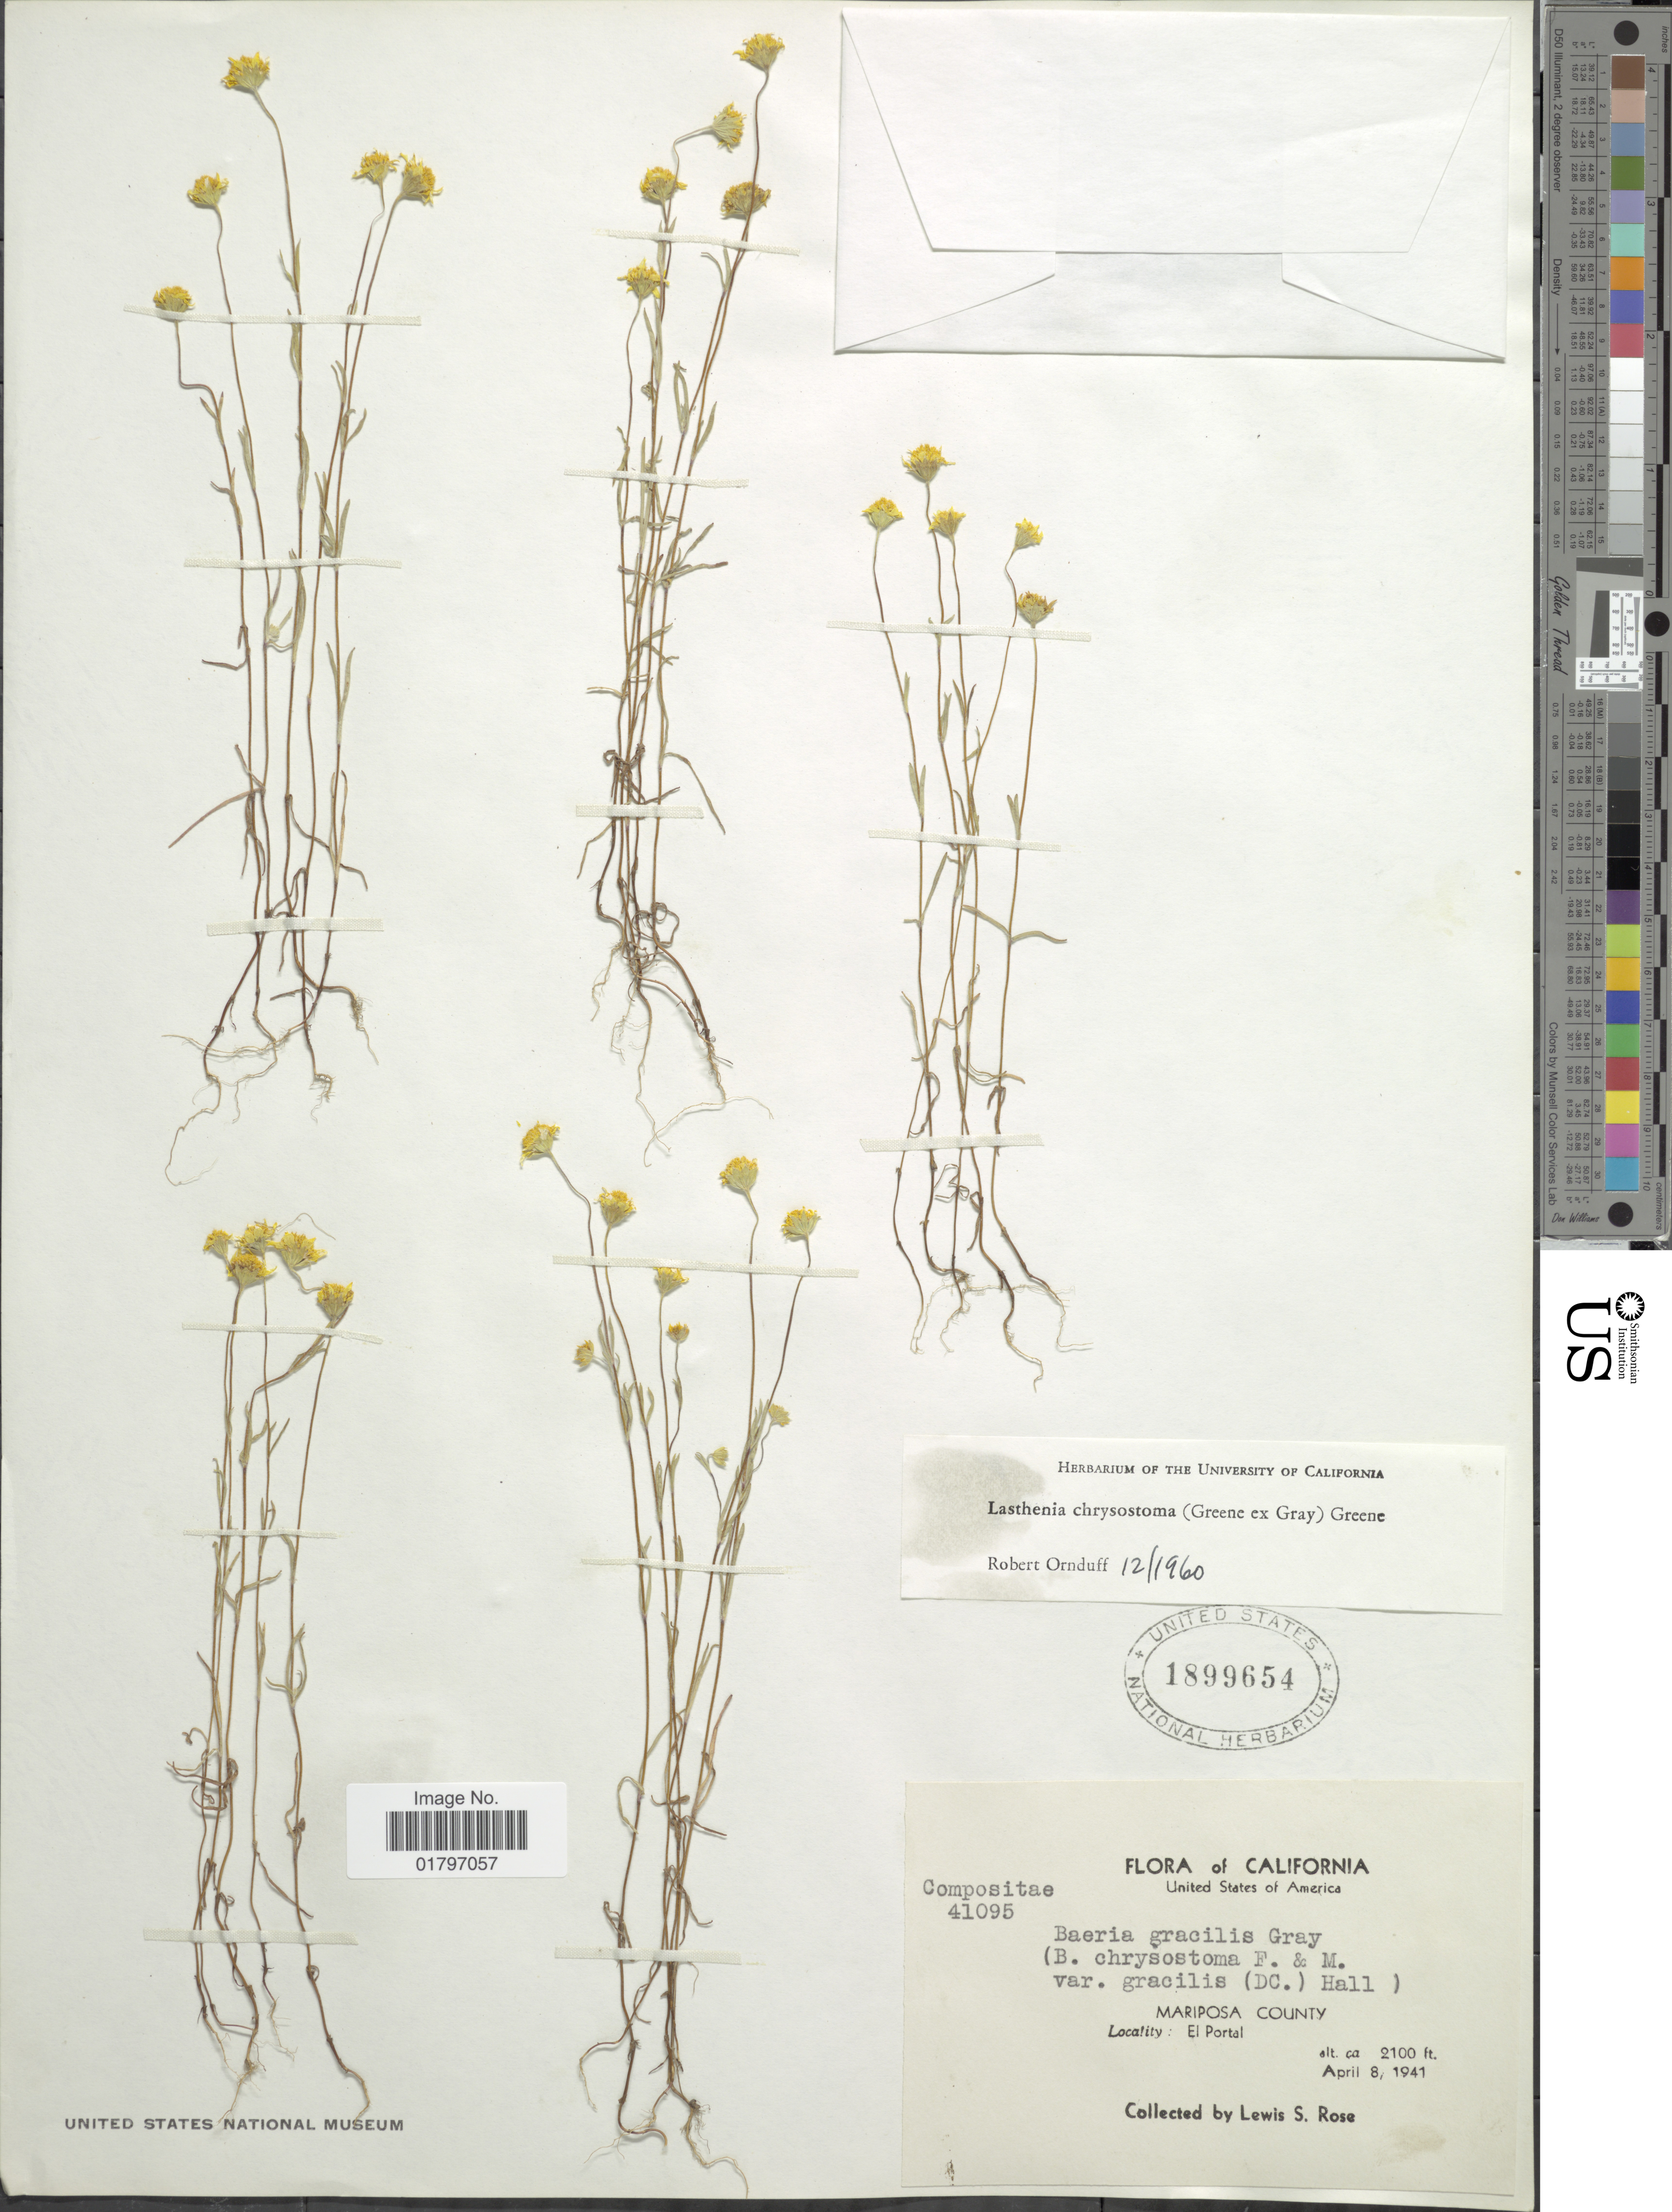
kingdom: Plantae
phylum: Tracheophyta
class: Magnoliopsida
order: Asterales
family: Asteraceae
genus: Lasthenia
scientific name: Lasthenia chrysostoma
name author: (Fisch. & C.A. Mey.) Greene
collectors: L. S. Rose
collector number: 41095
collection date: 1941-04-08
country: United States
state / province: California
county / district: Mariposa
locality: Mariposa County. El Portal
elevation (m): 640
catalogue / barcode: US 1899654